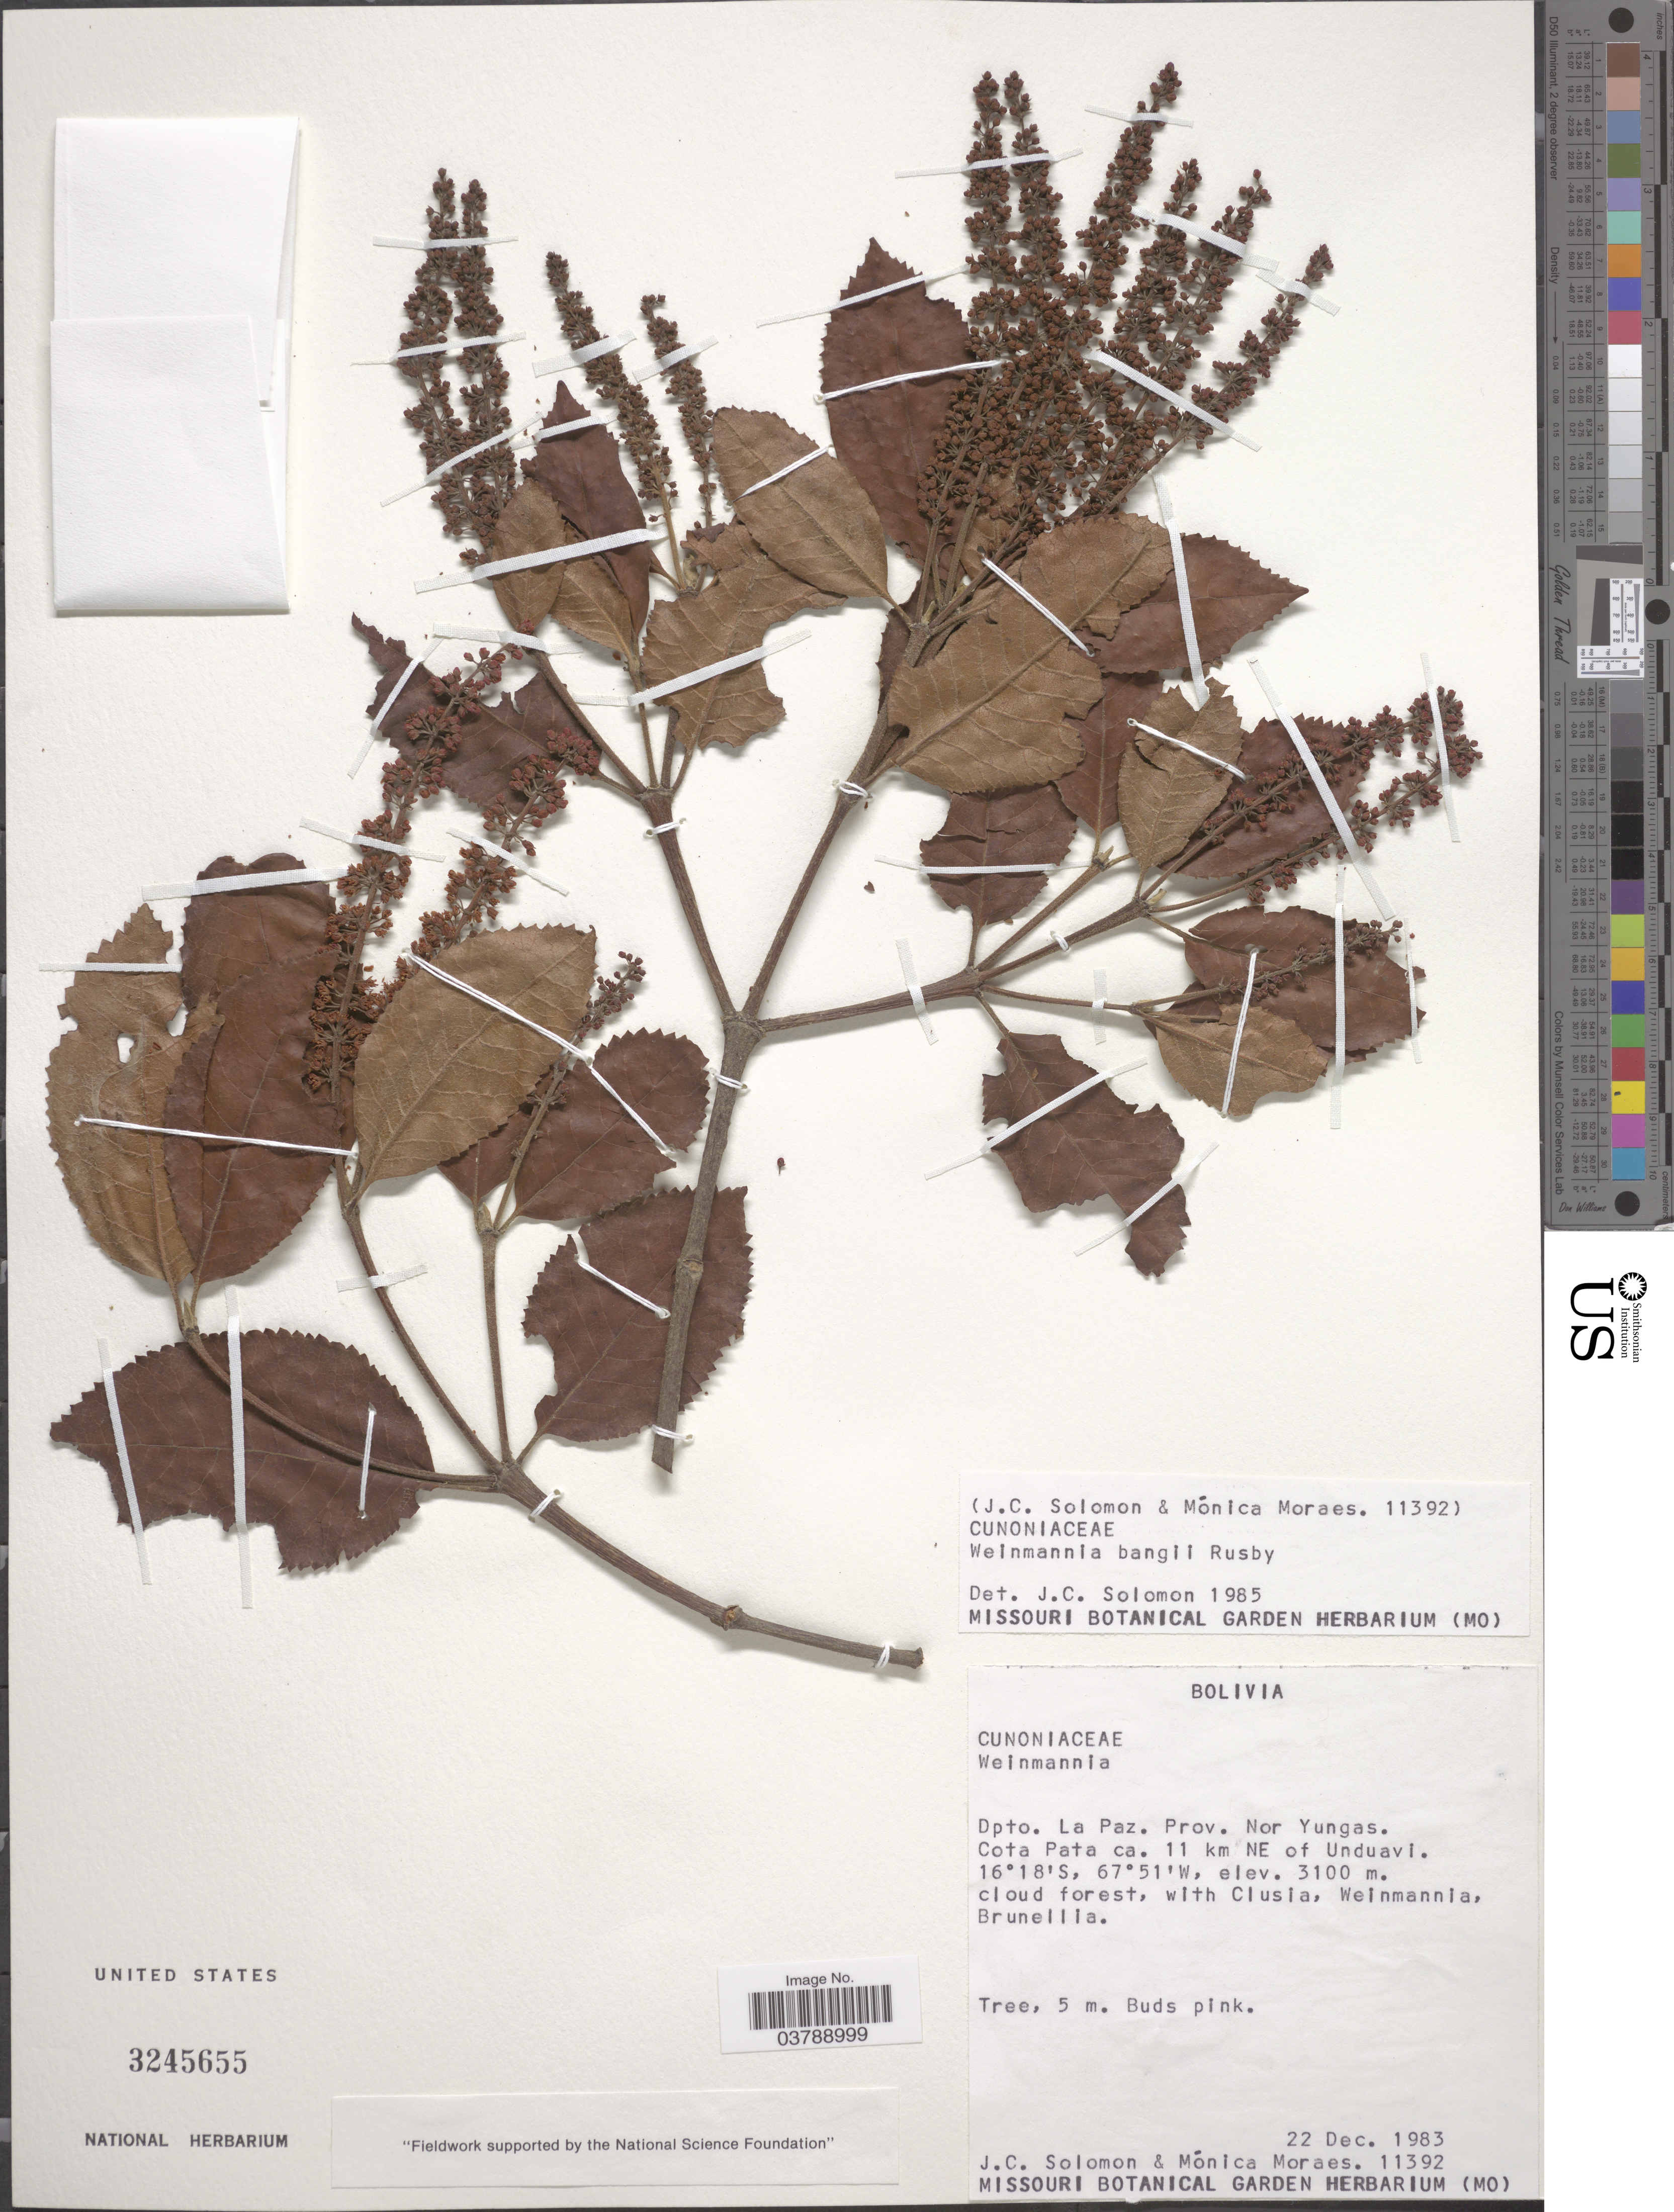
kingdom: Plantae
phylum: Tracheophyta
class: Magnoliopsida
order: Oxalidales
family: Cunoniaceae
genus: Weinmannia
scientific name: Weinmannia bangii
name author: Rusby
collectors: J. C. Solomon & M. Moraes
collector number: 11392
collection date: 1983-12-22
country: Bolivia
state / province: La Paz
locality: Dpto. La Paz. Prov. Nor Yungas. Cota Pata ca. 11 km NE of Unduavi.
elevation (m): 3100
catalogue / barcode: US 3245655